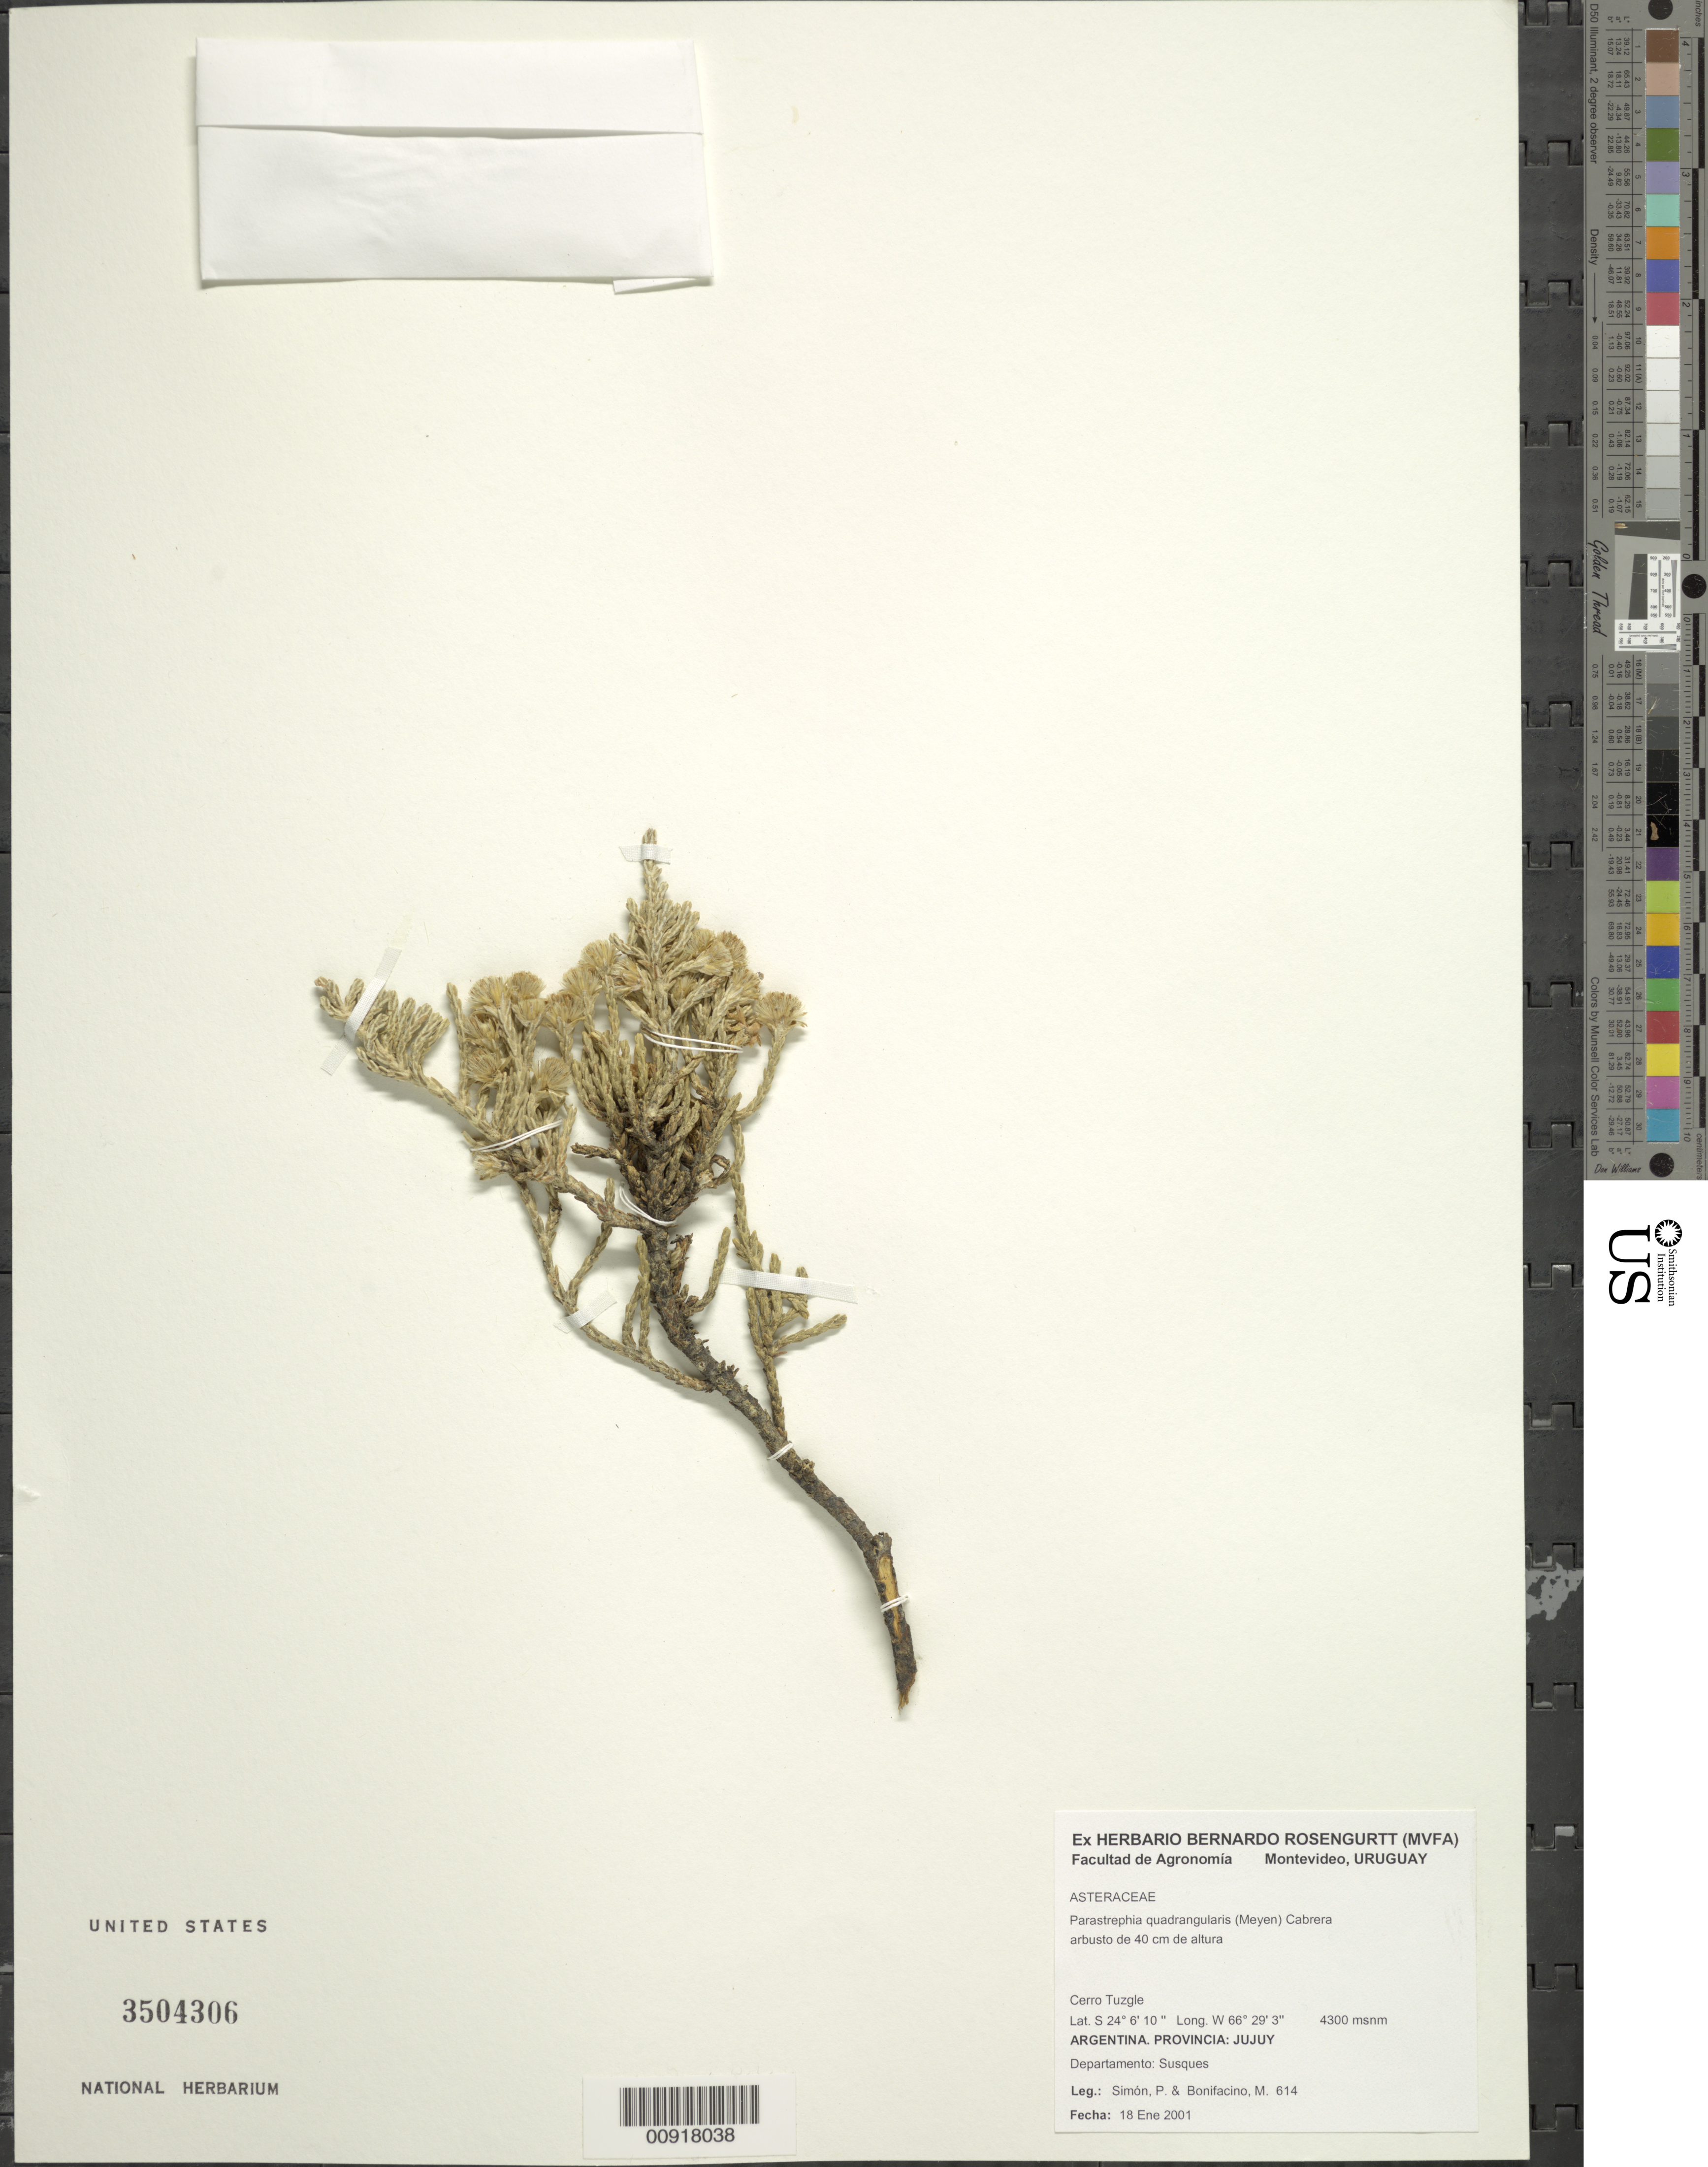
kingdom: Plantae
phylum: Tracheophyta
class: Magnoliopsida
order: Asterales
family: Asteraceae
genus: Parastrephia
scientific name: Parastrephia quadrangularis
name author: (Meyen) Cabrera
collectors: P. M. Simón & M. Bonifacino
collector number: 614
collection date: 2001-01-18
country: Argentina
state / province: Jujuy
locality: Dpto. Susques, Cerro Tuzgle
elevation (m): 4300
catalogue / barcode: US 3504306